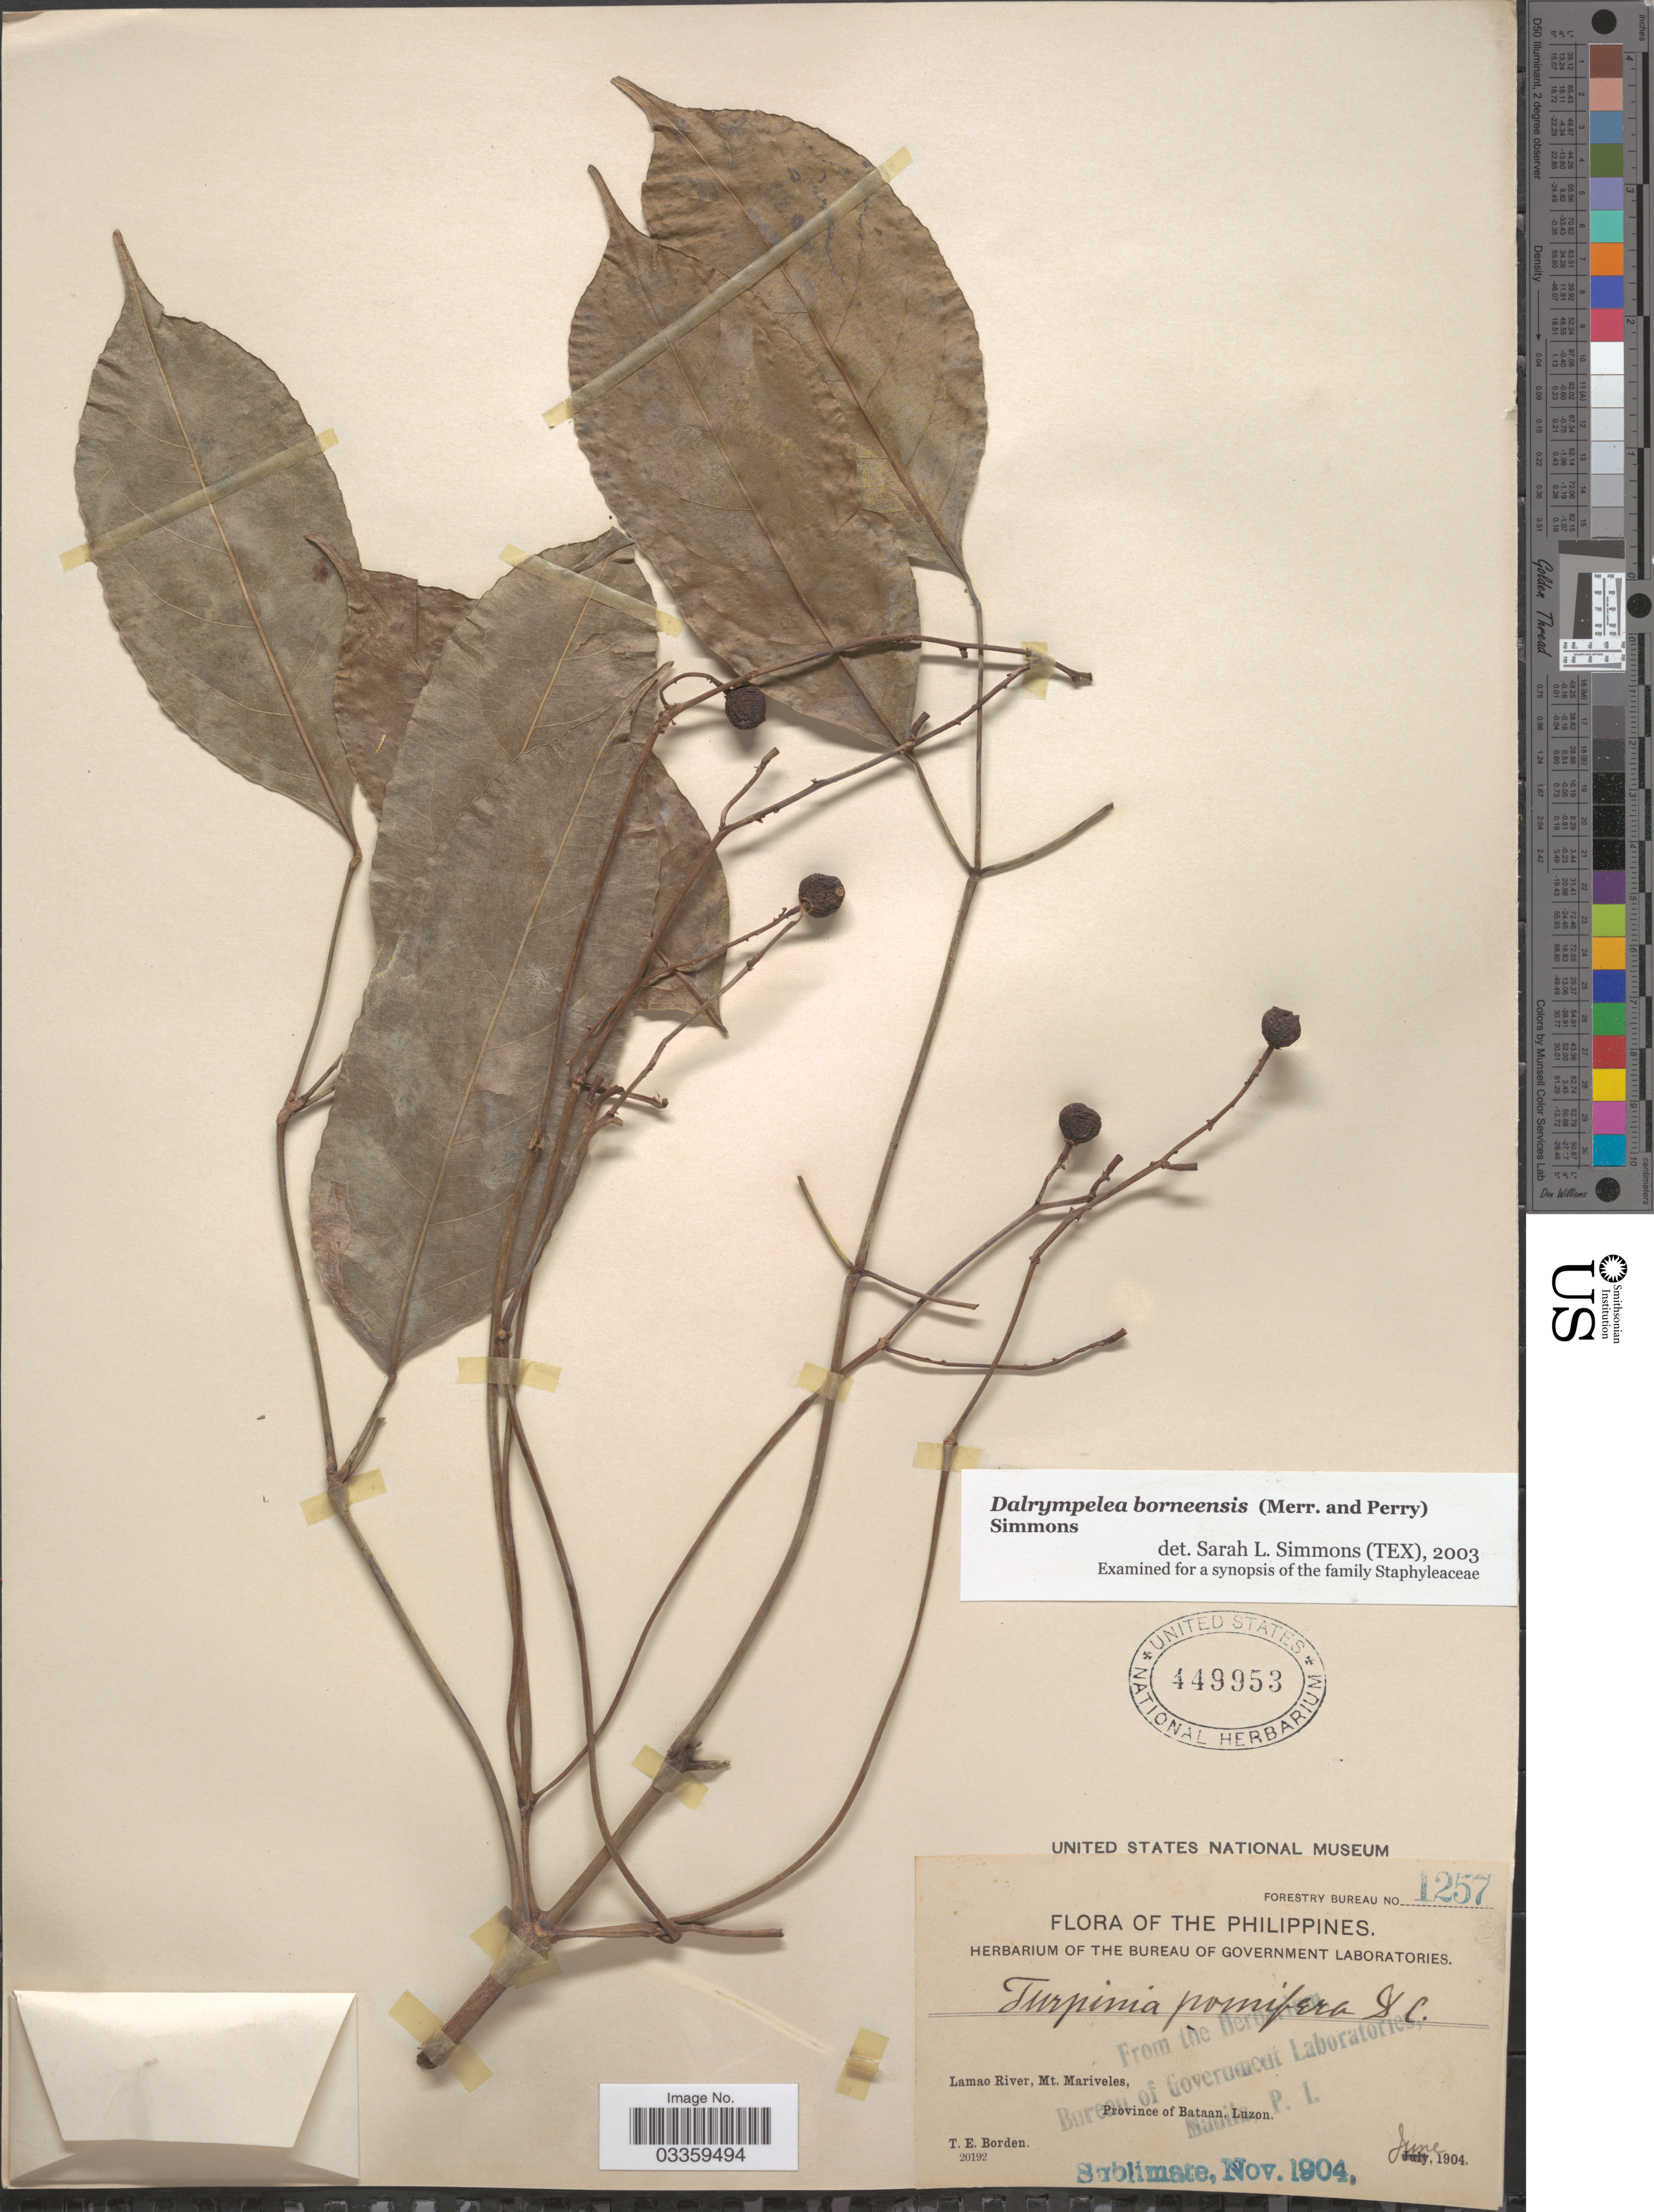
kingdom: Plantae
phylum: Tracheophyta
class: Magnoliopsida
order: Crossosomatales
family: Staphyleaceae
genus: Dalrympelea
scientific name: Dalrympelea borneensis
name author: (Merr. & L.M. Perry) Nor-Ezzaw.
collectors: T. E. Borden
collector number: Forestry Bureau 1257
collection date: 1904-06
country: Philippines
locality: Lamao River, Mt. Mariveles, Province of Bataan, Luzon.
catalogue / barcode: US 449953